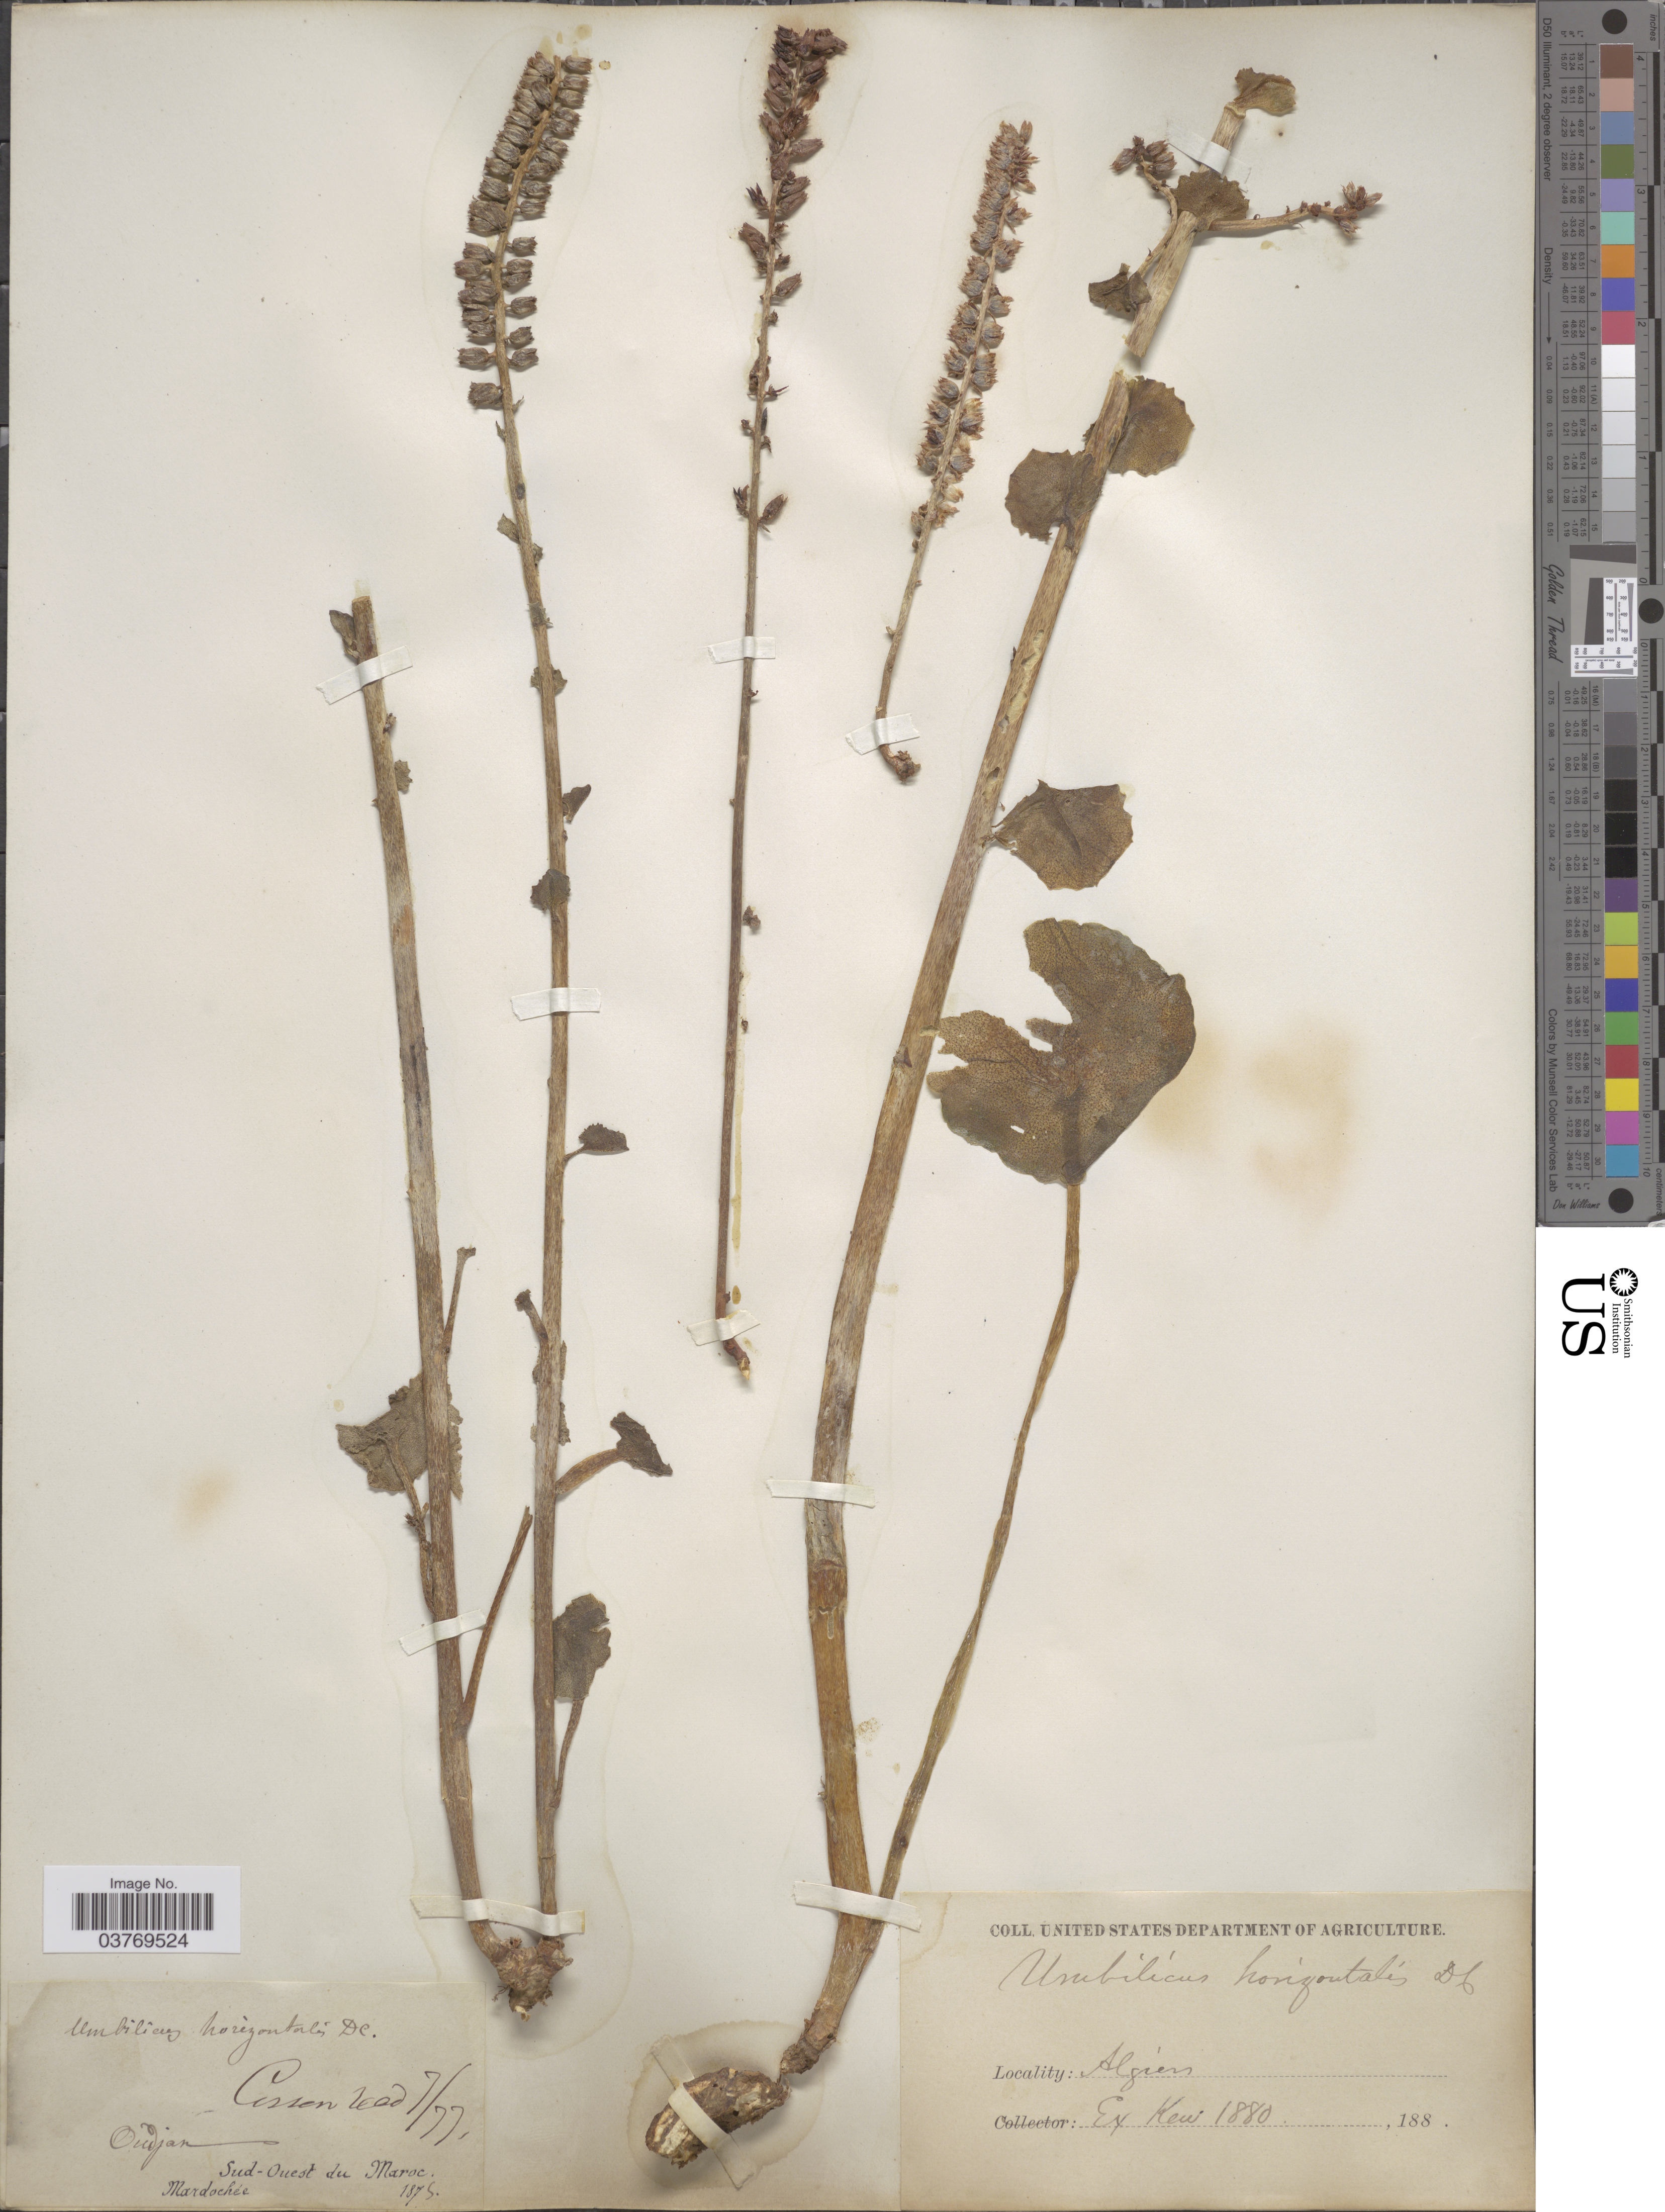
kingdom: Plantae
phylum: Tracheophyta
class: Magnoliopsida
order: Saxifragales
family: Crassulaceae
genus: Umbilicus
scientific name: Umbilicus horizontalis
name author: (Gussone) DC.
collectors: Mardochee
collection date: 1879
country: Morocco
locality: Oudjan. Sud-Ouest du Maroc.